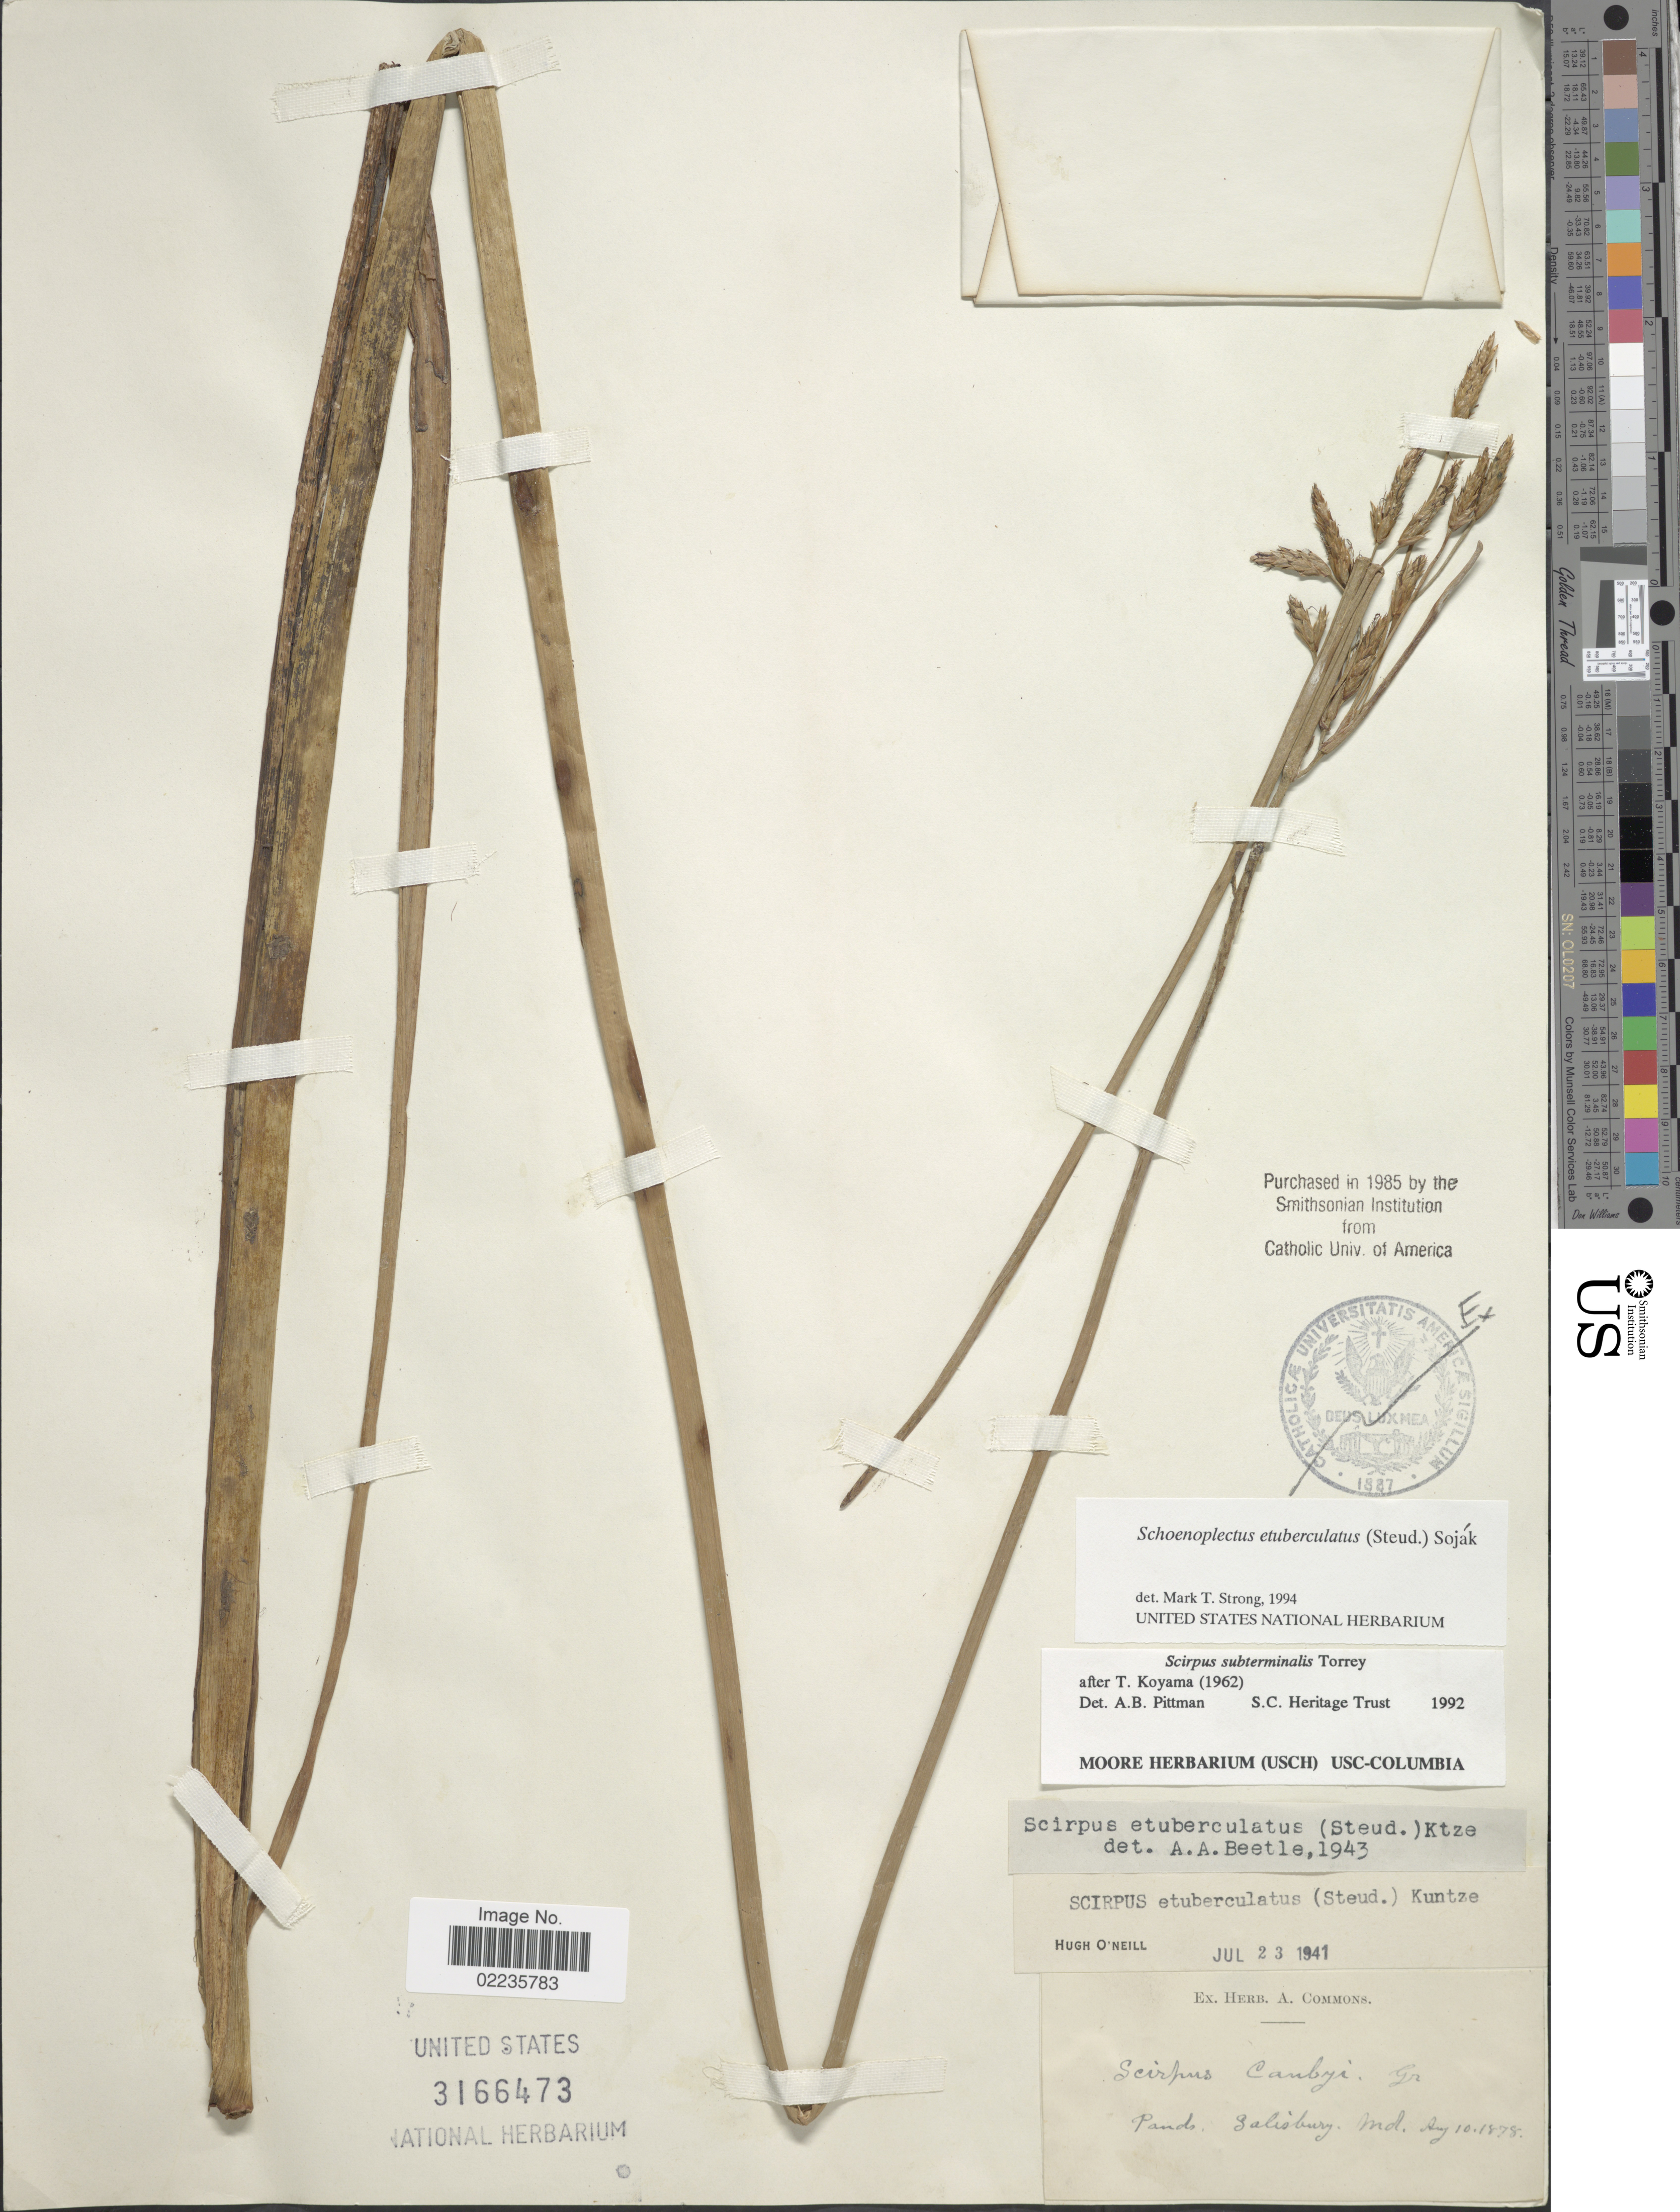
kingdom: Plantae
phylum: Tracheophyta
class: Liliopsida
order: Poales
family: Cyperaceae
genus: Schoenoplectus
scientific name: Schoenoplectus etuberculatus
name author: (Steud.) Soják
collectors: ex herb. A. Commons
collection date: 1878-08-10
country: United States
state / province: Maryland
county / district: Wicomico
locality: Ponds. Salisbury. Md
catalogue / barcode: US 3166473